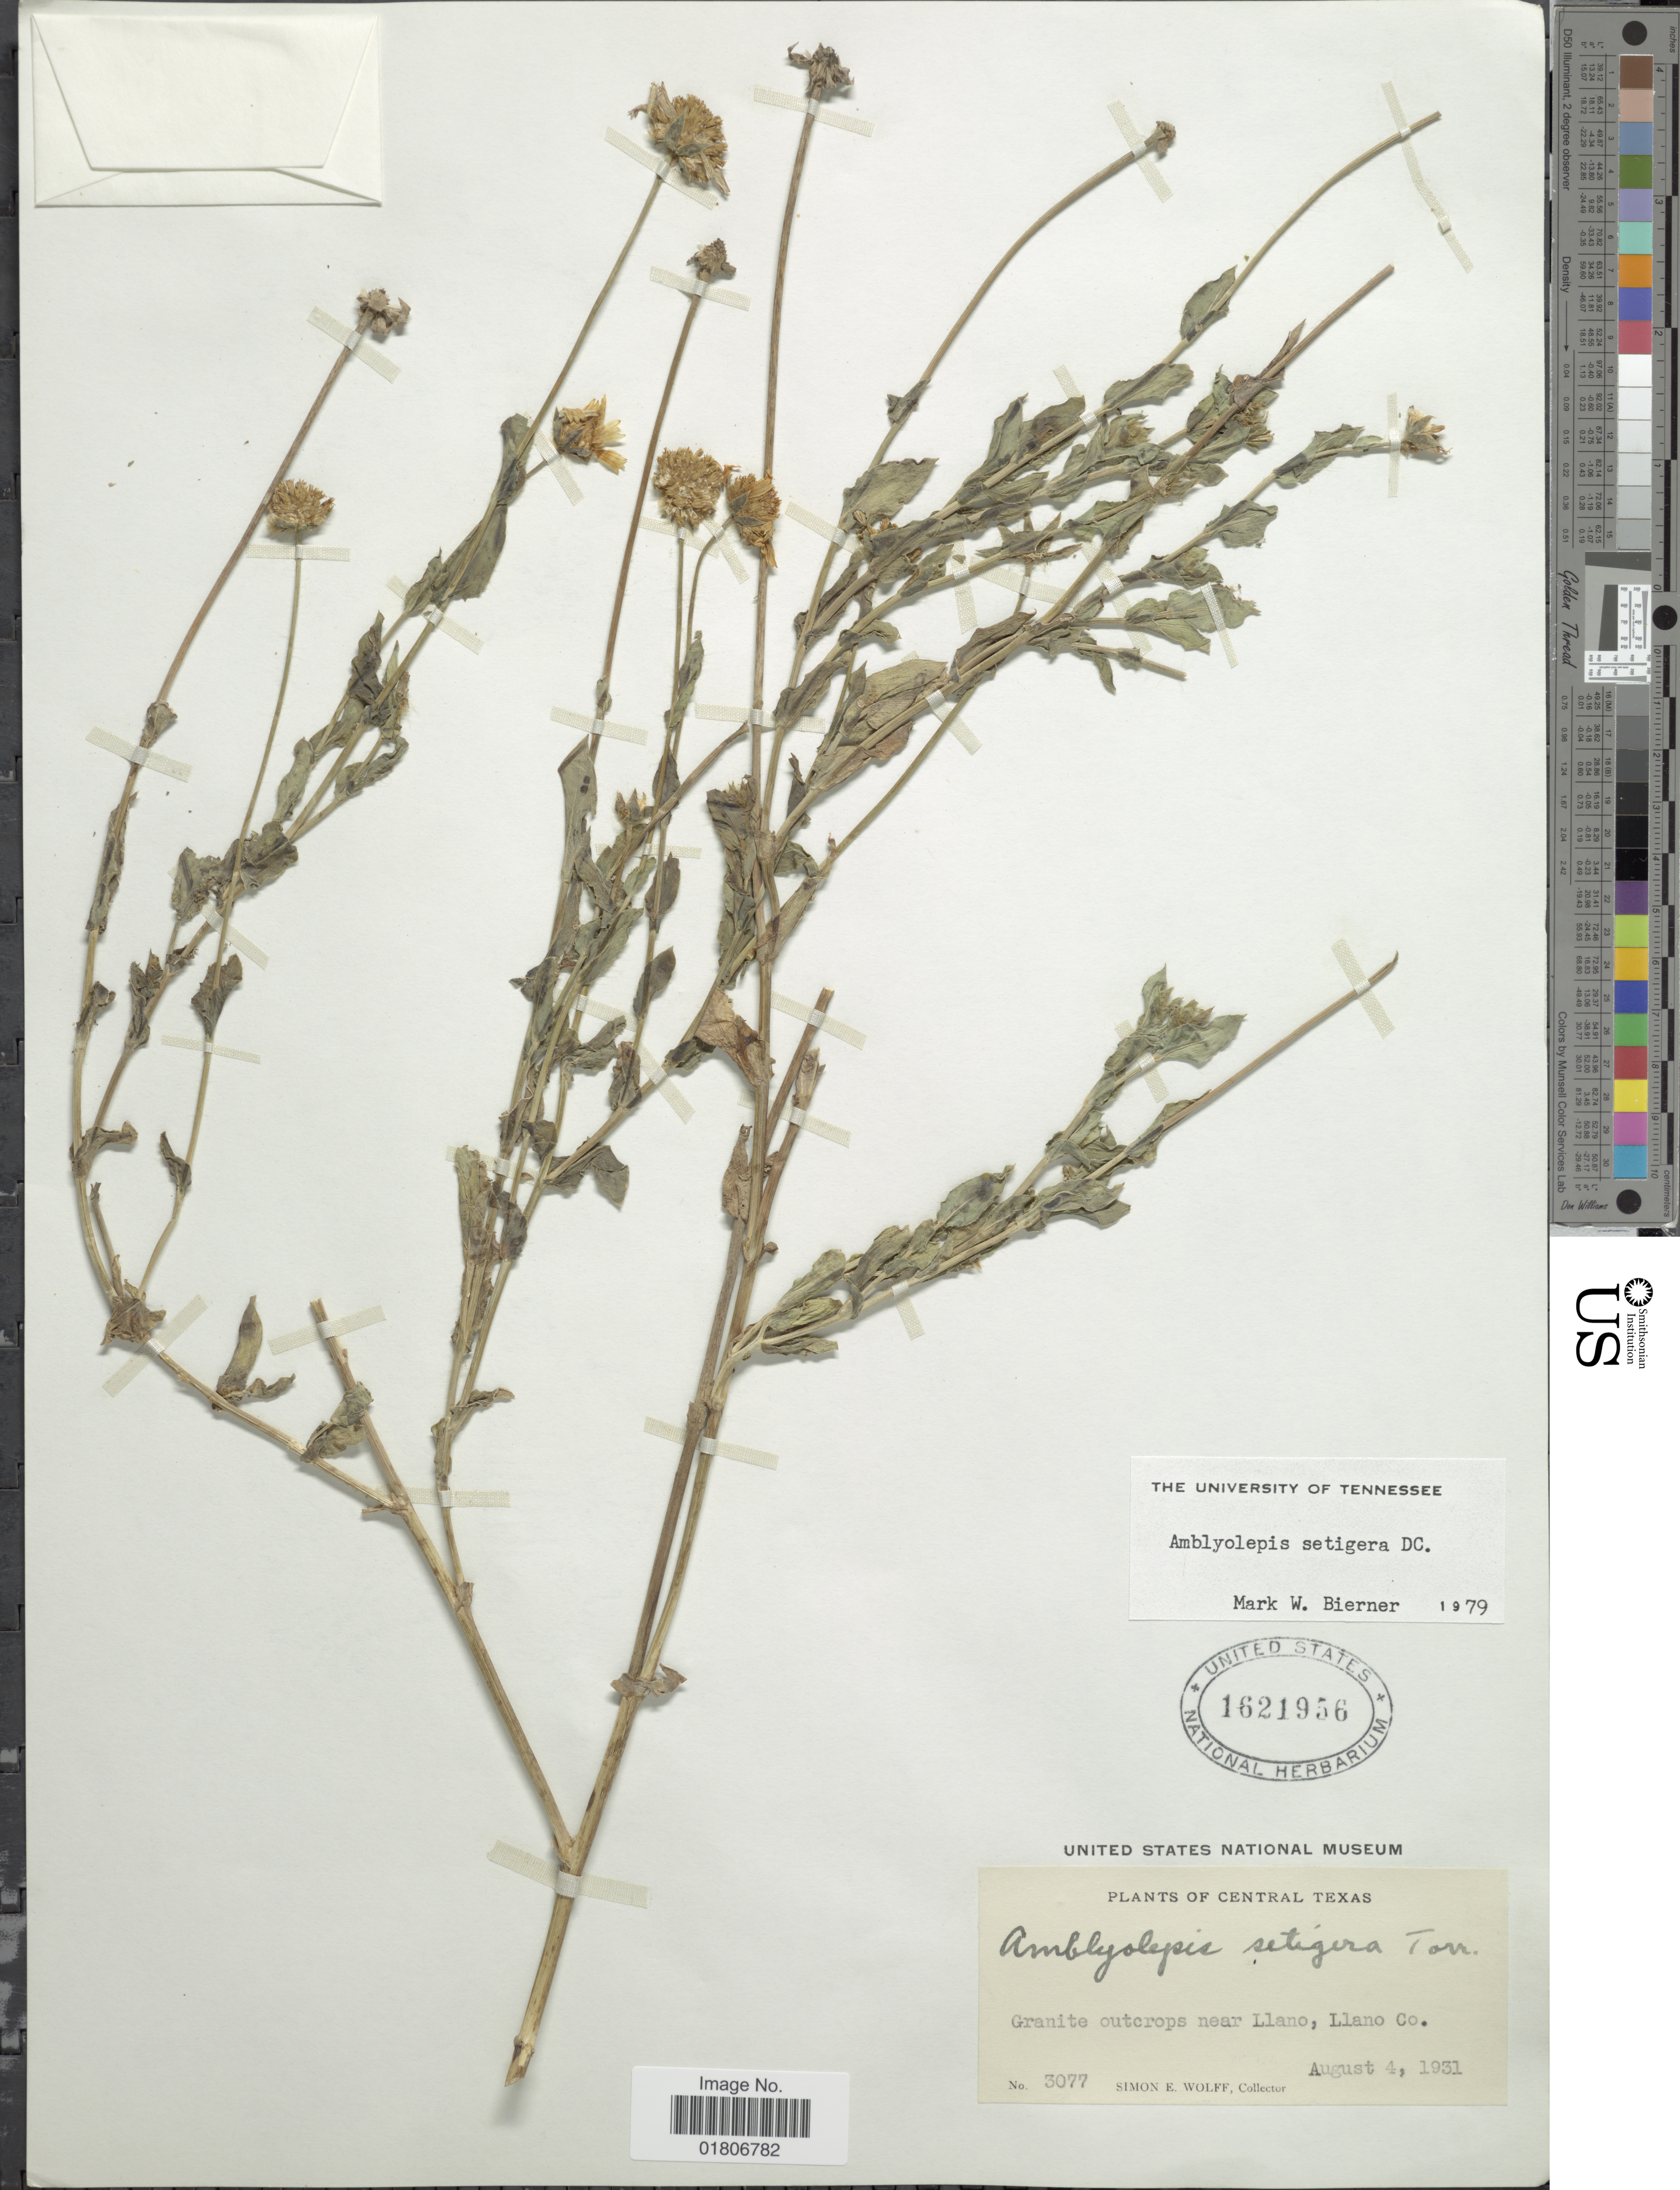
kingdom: Plantae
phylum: Tracheophyta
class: Magnoliopsida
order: Asterales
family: Asteraceae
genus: Amblyolepis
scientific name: Amblyolepis setigera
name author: DC.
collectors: S. E. Wolff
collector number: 3077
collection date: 1931-08-04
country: United States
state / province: Texas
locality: Central Texas. near Llano, Llano Co.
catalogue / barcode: US 1621956